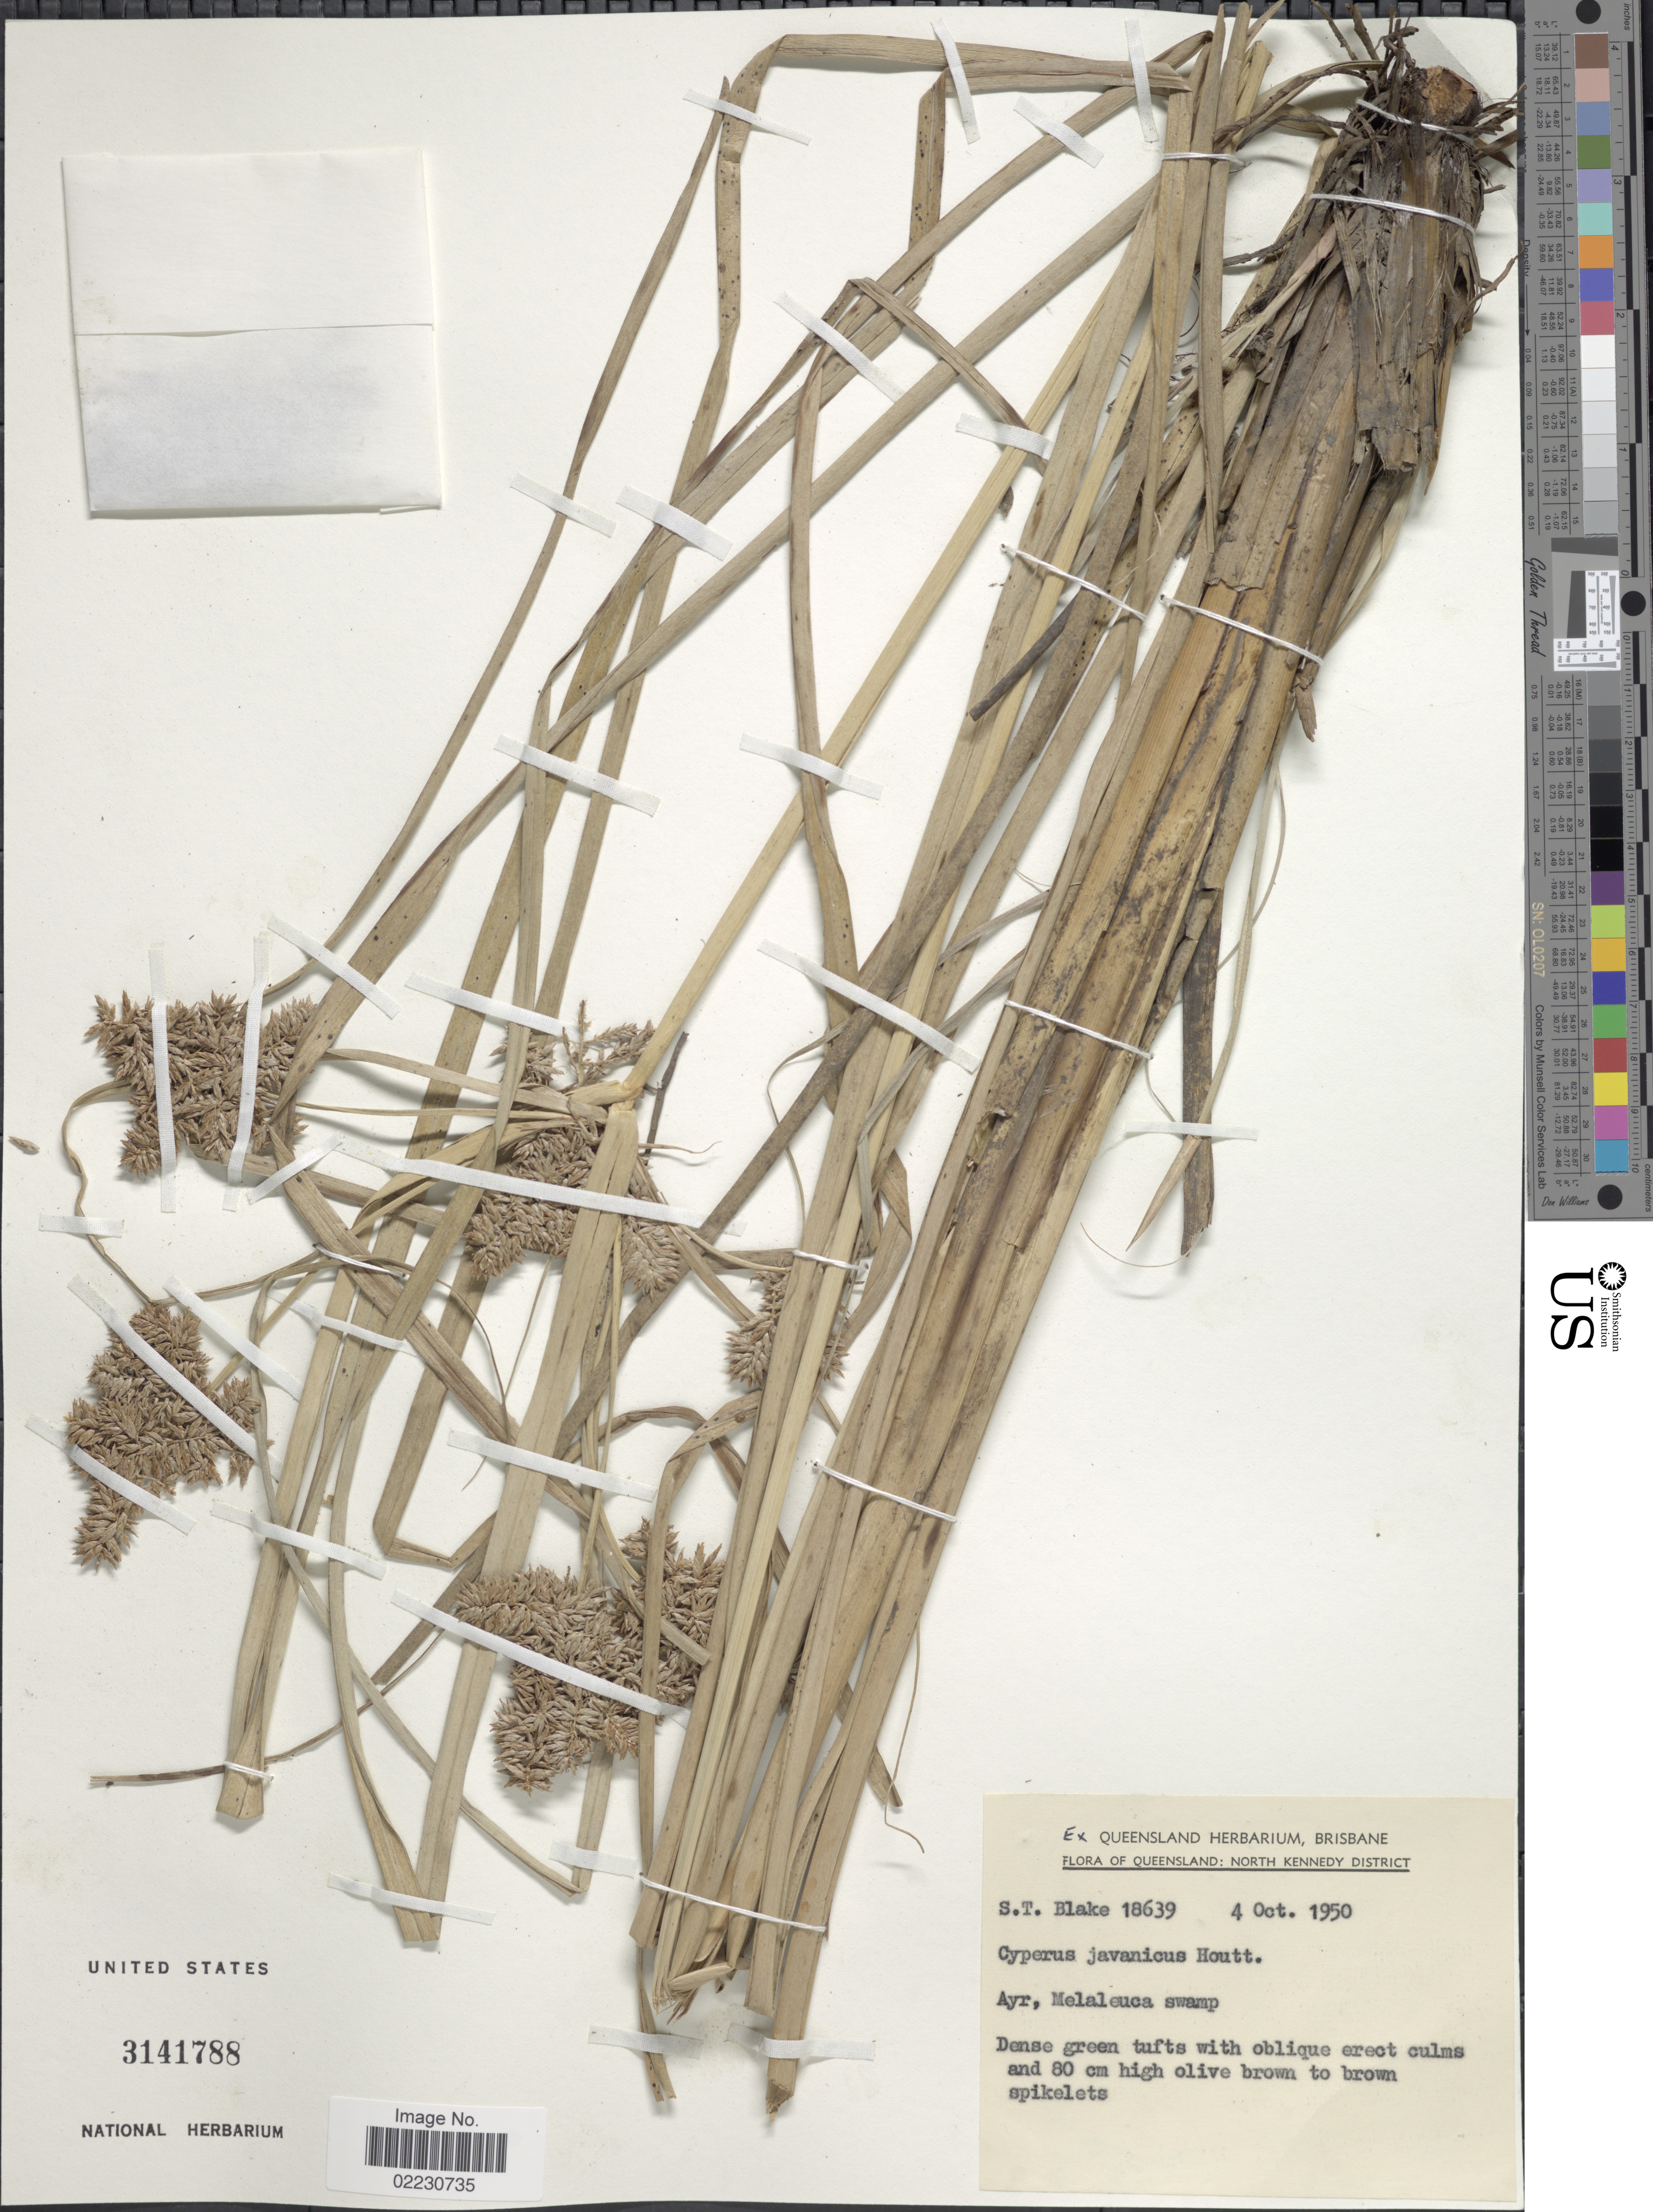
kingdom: Plantae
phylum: Tracheophyta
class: Liliopsida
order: Poales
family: Cyperaceae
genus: Cyperus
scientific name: Cyperus javanicus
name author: Houtt.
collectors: S. T. Blake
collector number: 18639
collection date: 1950-10-04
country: Australia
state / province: Queensland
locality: North Kennedy District. Ayr, Melaleuca swamp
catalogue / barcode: US 3141788